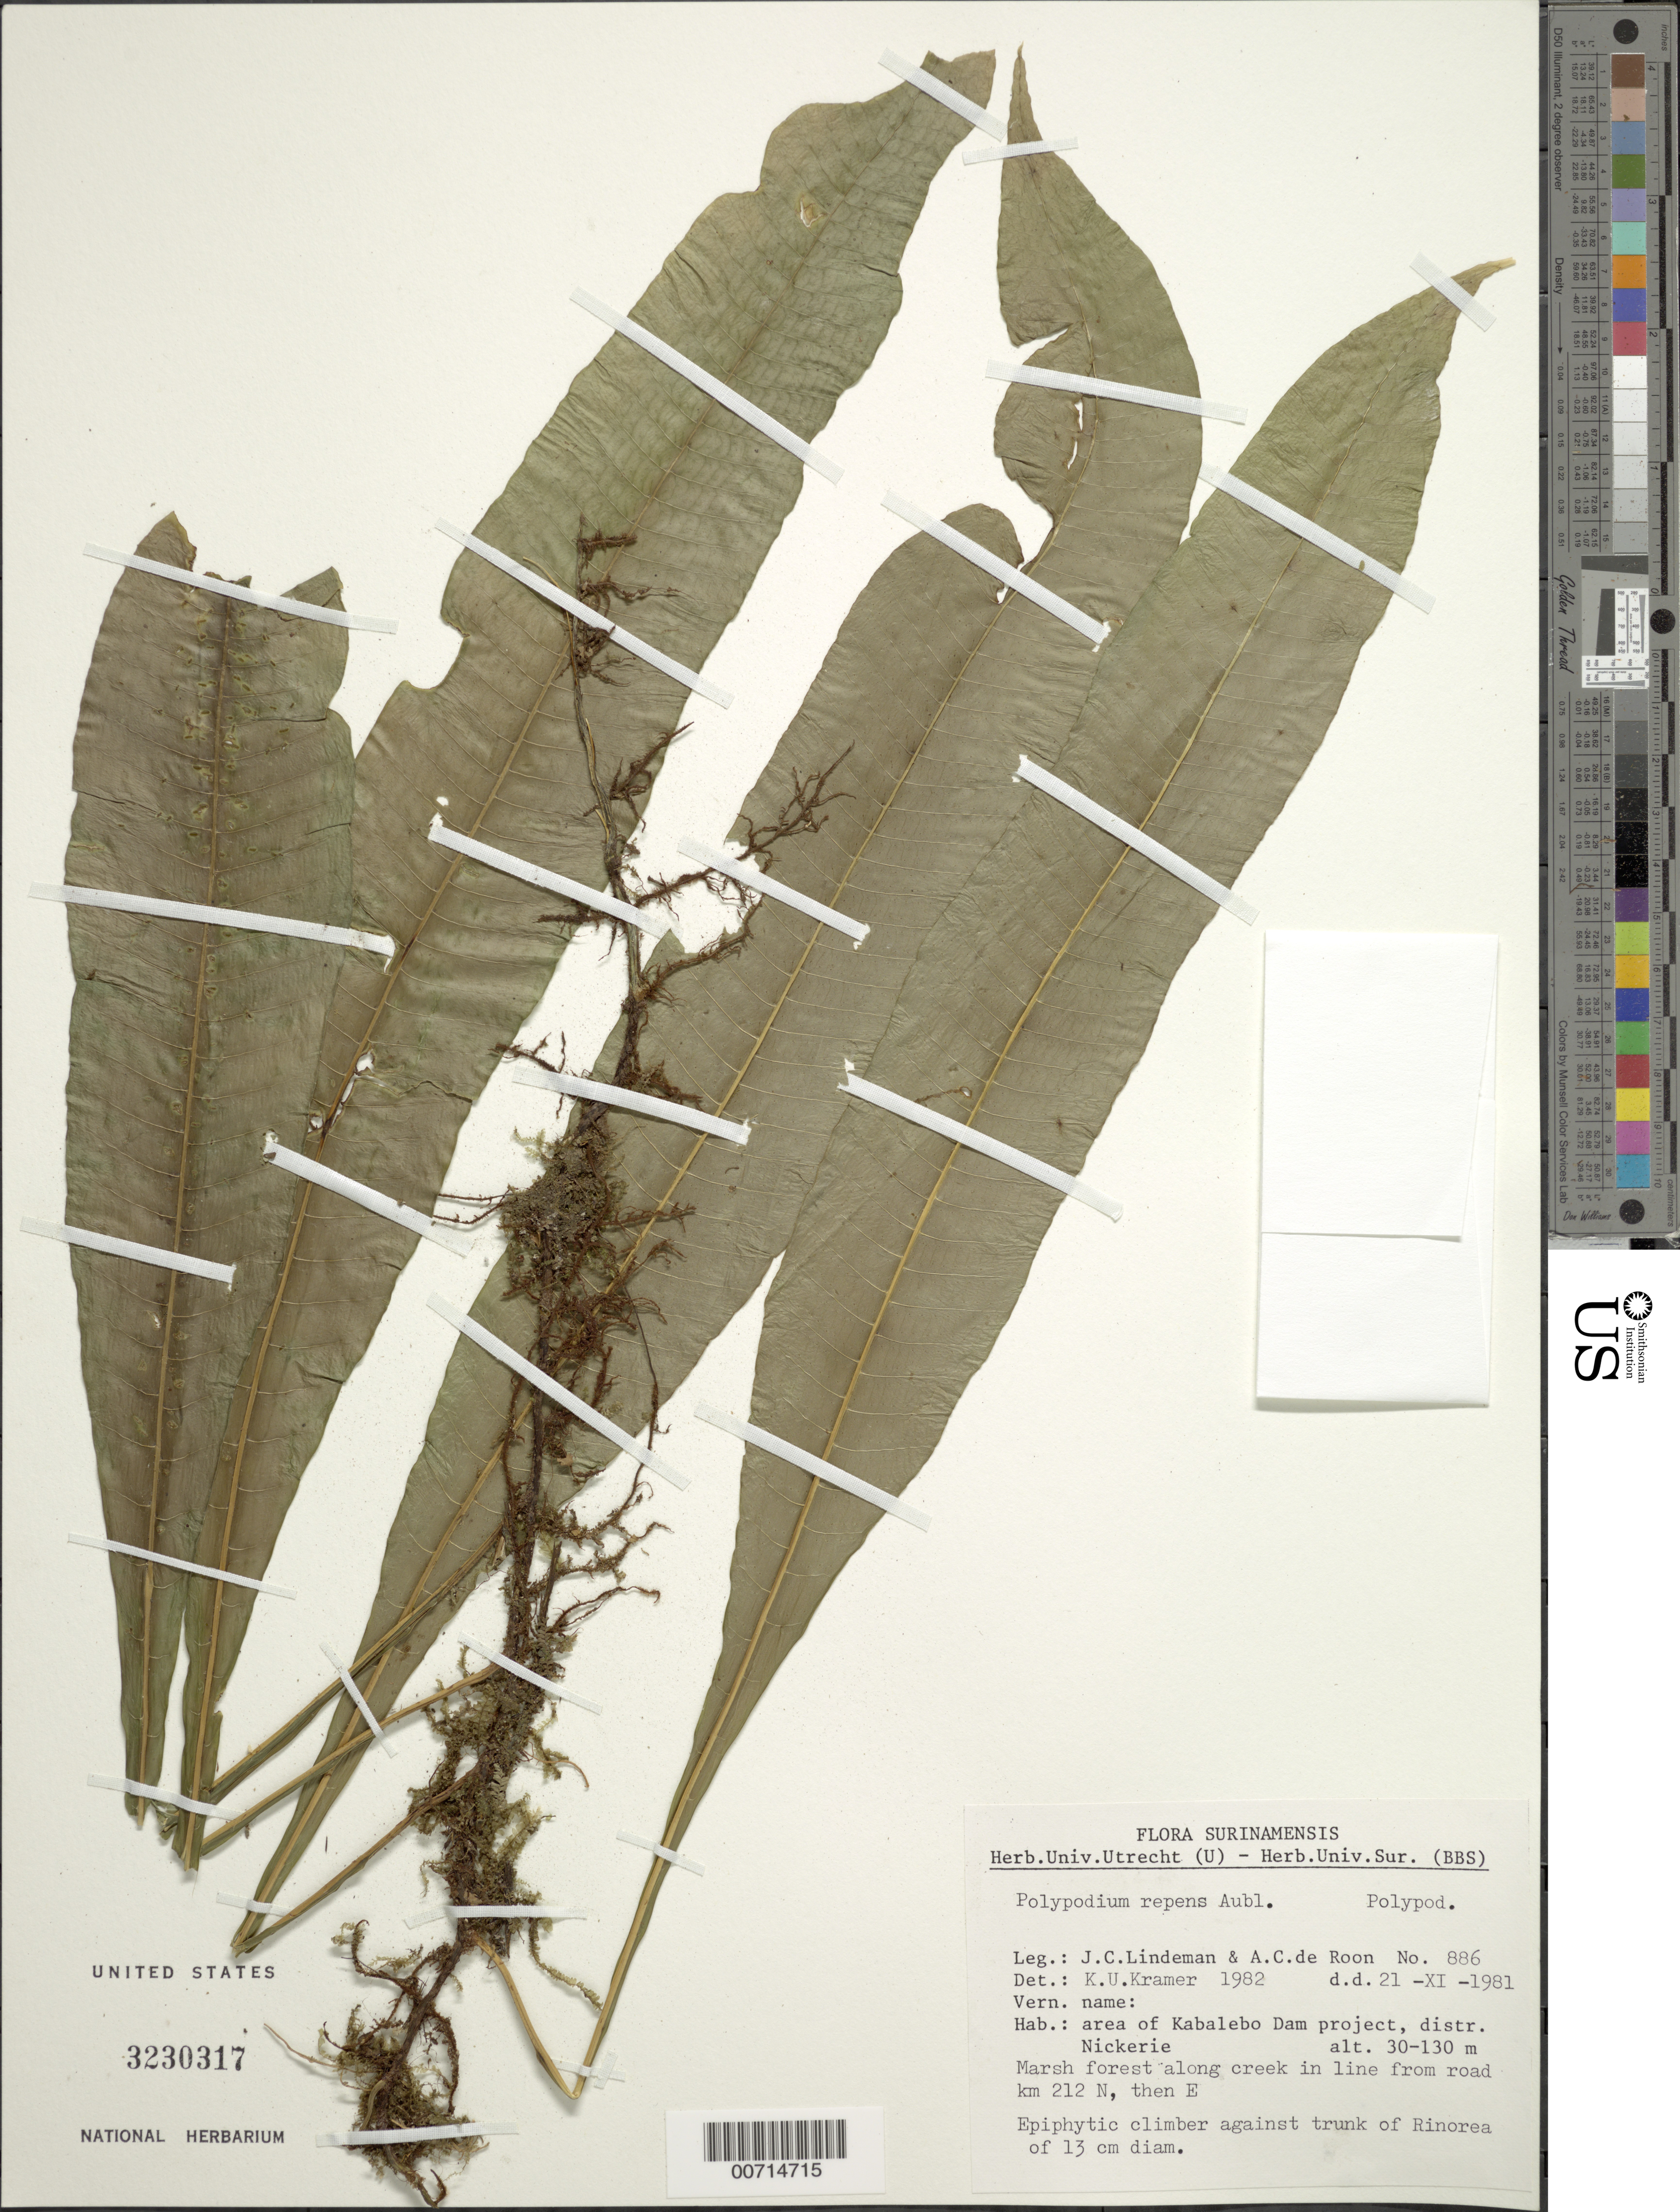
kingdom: Plantae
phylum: Tracheophyta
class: Polypodiopsida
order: Polypodiales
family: Polypodiaceae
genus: Campyloneurum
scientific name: Campyloneurum repens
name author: (Aubl.) C. Presl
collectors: J. C. Lindeman & A. de Roon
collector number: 81 886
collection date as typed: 21-Nov-81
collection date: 1981-11-21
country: Suriname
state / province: Nickerie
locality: Kabalebo Dam project area, from road km 212 N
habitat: Marsh forest along creek; climbing against trunk of Rinorea of 13 cm diam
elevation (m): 30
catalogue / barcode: US 3230317